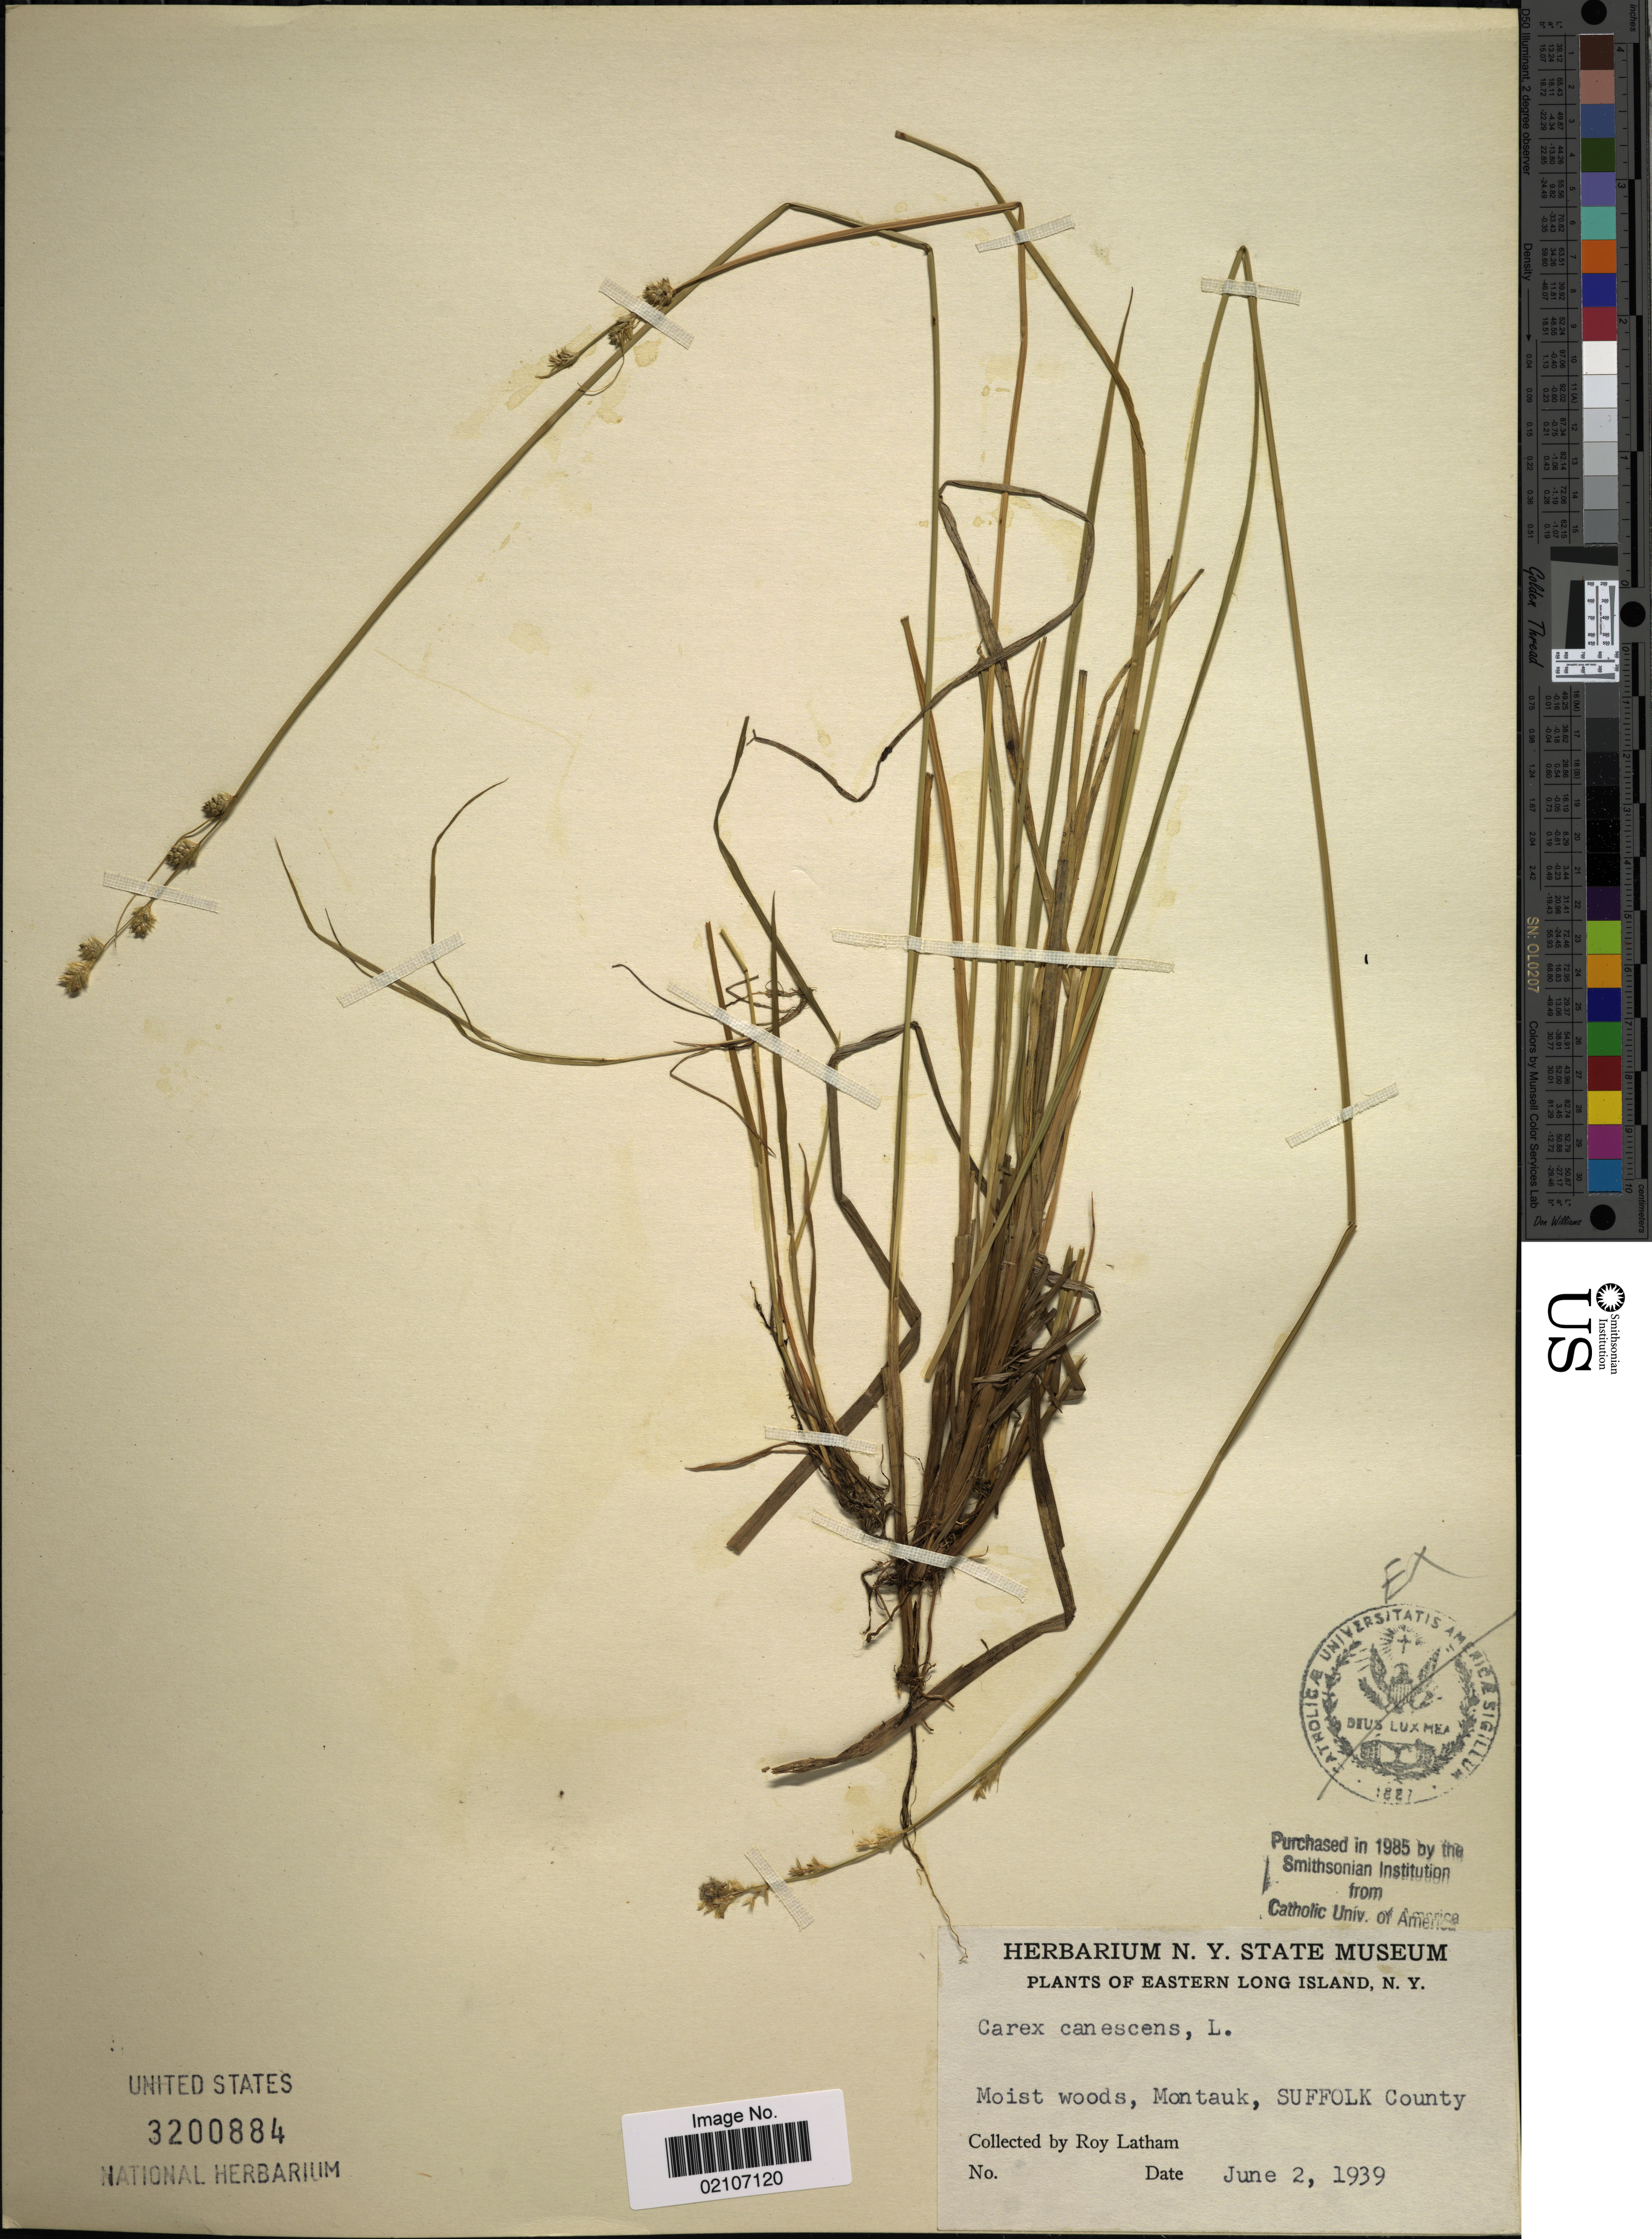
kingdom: Plantae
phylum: Tracheophyta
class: Liliopsida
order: Poales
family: Cyperaceae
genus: Carex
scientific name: Carex canescens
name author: L.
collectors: R. Latham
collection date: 1939-06-02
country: United States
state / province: New York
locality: Eastern Long Island, N.Y., Moist woods, Montauk, Suffolk County,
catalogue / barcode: US 3200884